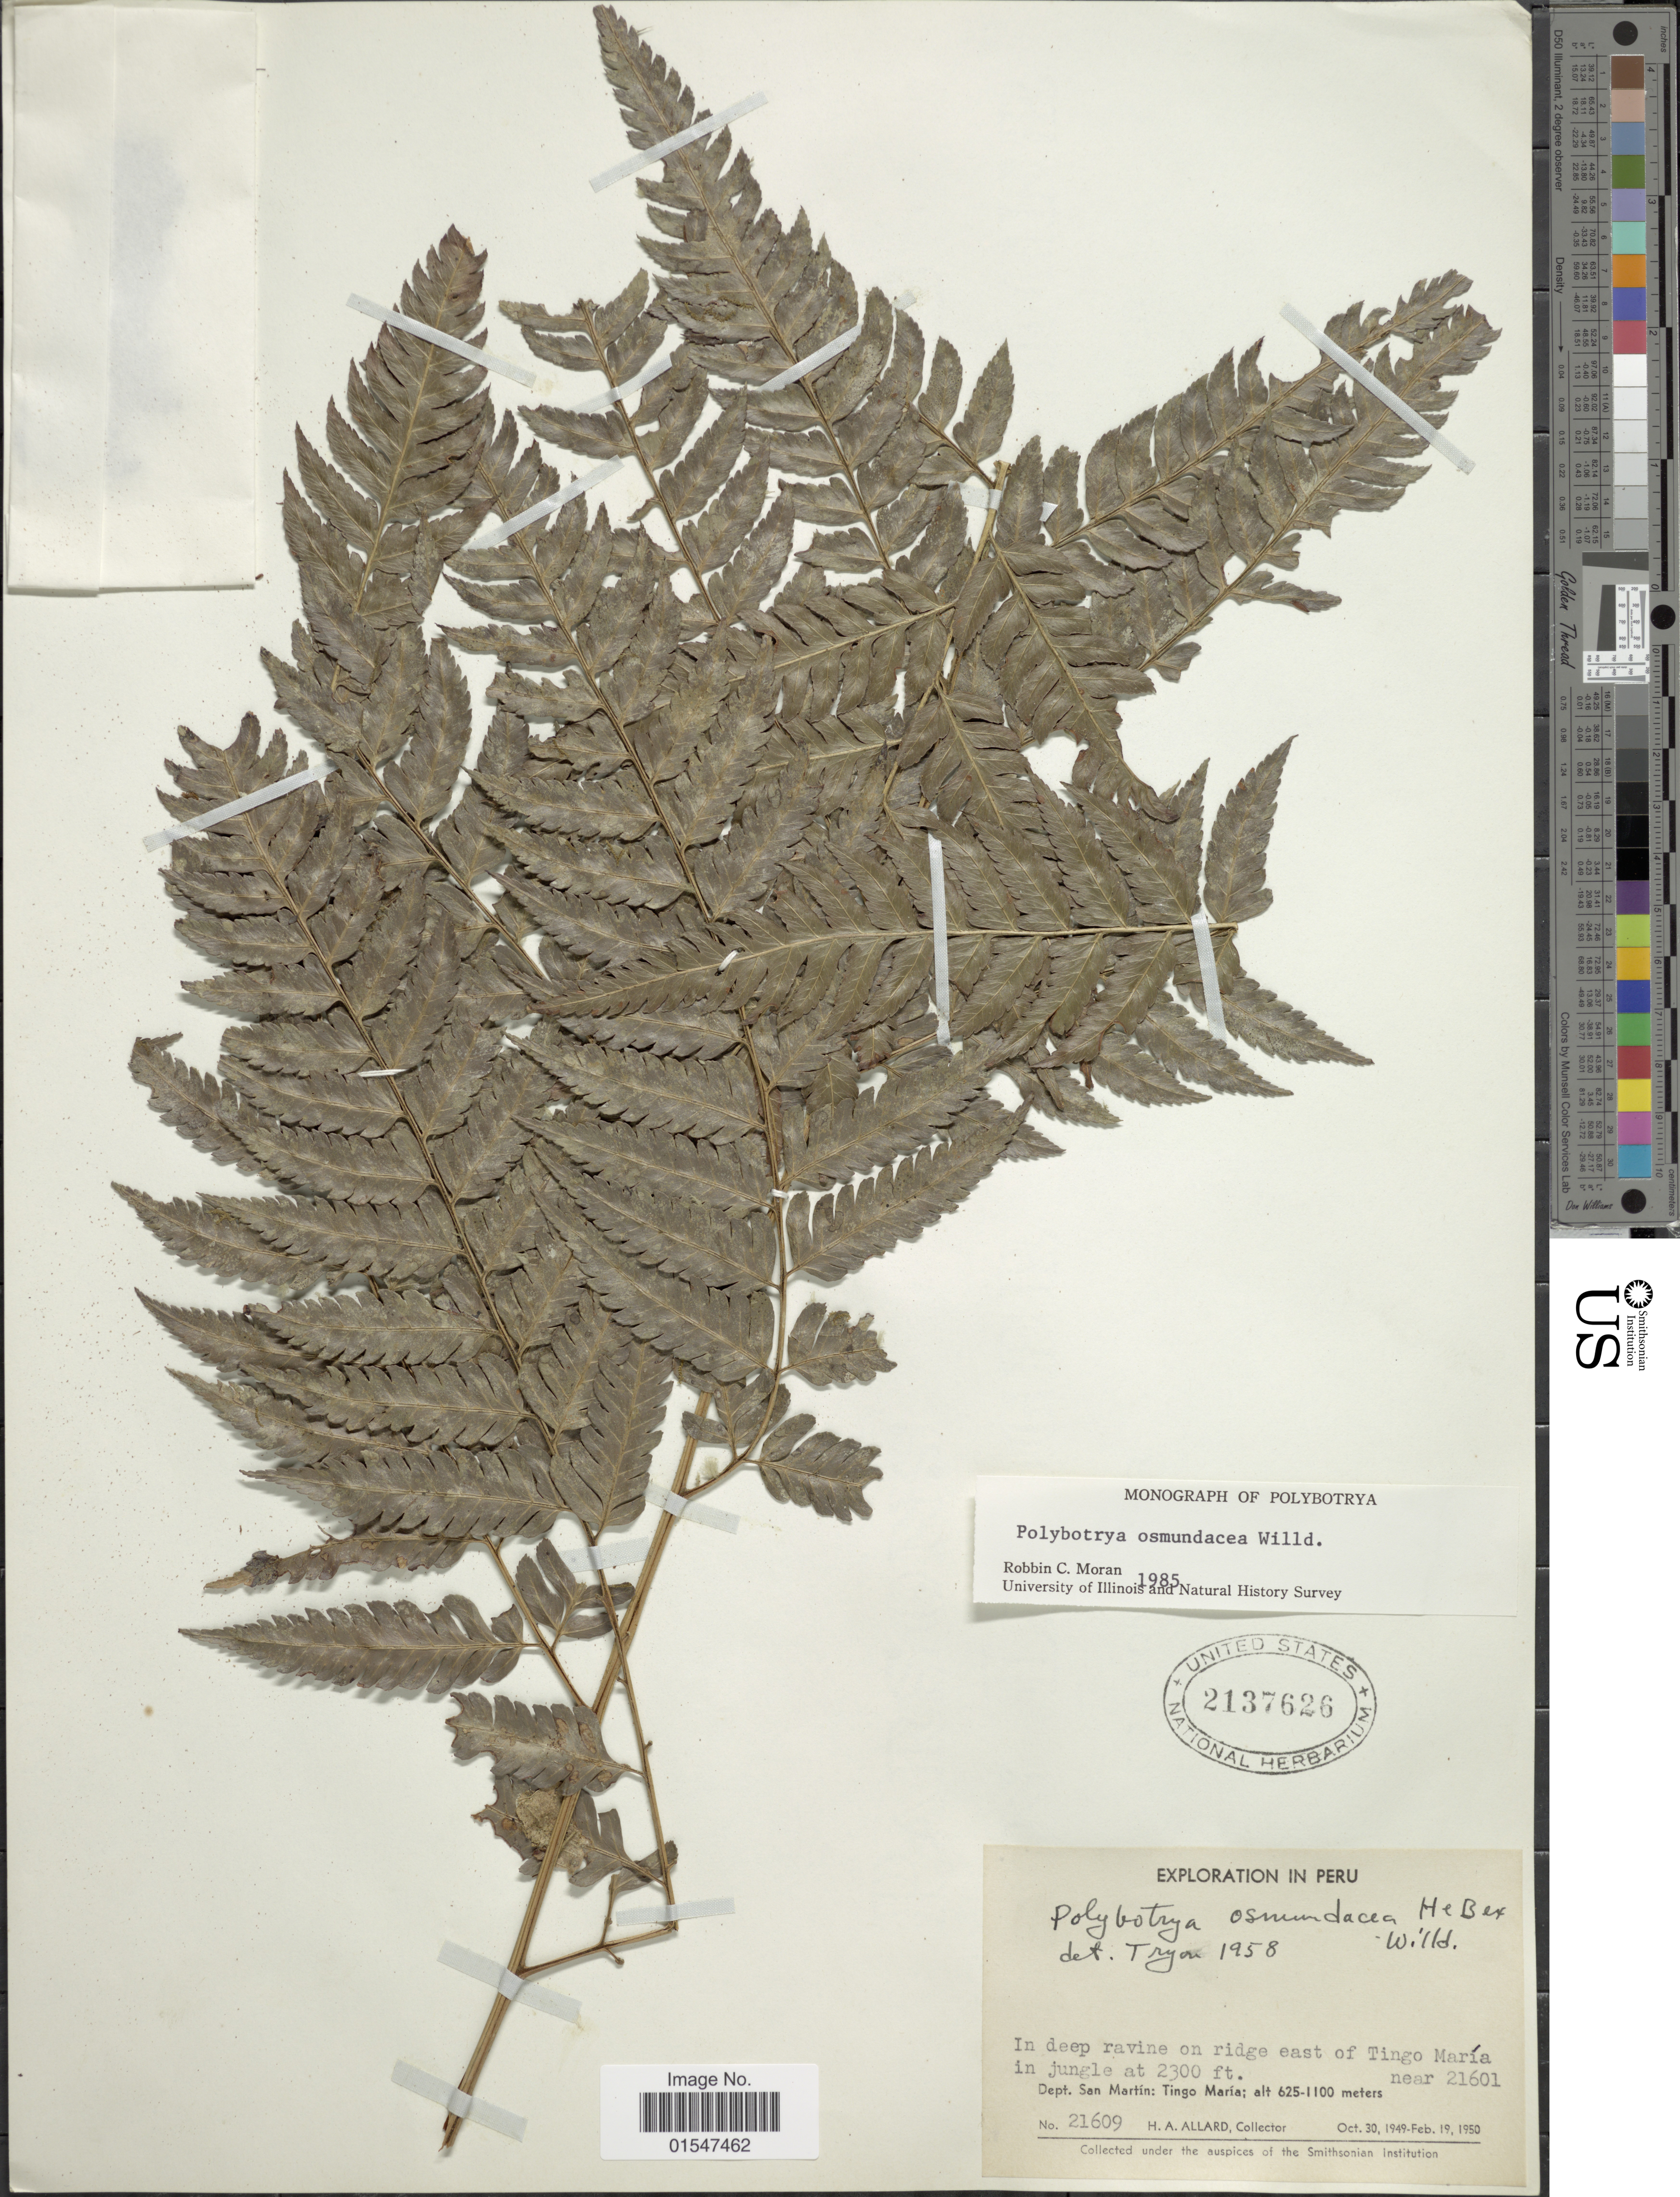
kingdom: Plantae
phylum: Tracheophyta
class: Polypodiopsida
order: Polypodiales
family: Dryopteridaceae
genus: Polybotrya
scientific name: Polybotrya osmundacea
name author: Humb. & Bonpl. ex Willd.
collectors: H. A. Allard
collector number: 21609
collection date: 1949-10-30/1950-02-19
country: Peru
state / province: San Martín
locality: In deep ravine on ridge east of Tingo María in jungle, near 21601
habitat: in deep ravine on ridge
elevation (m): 701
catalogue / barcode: US 2137626